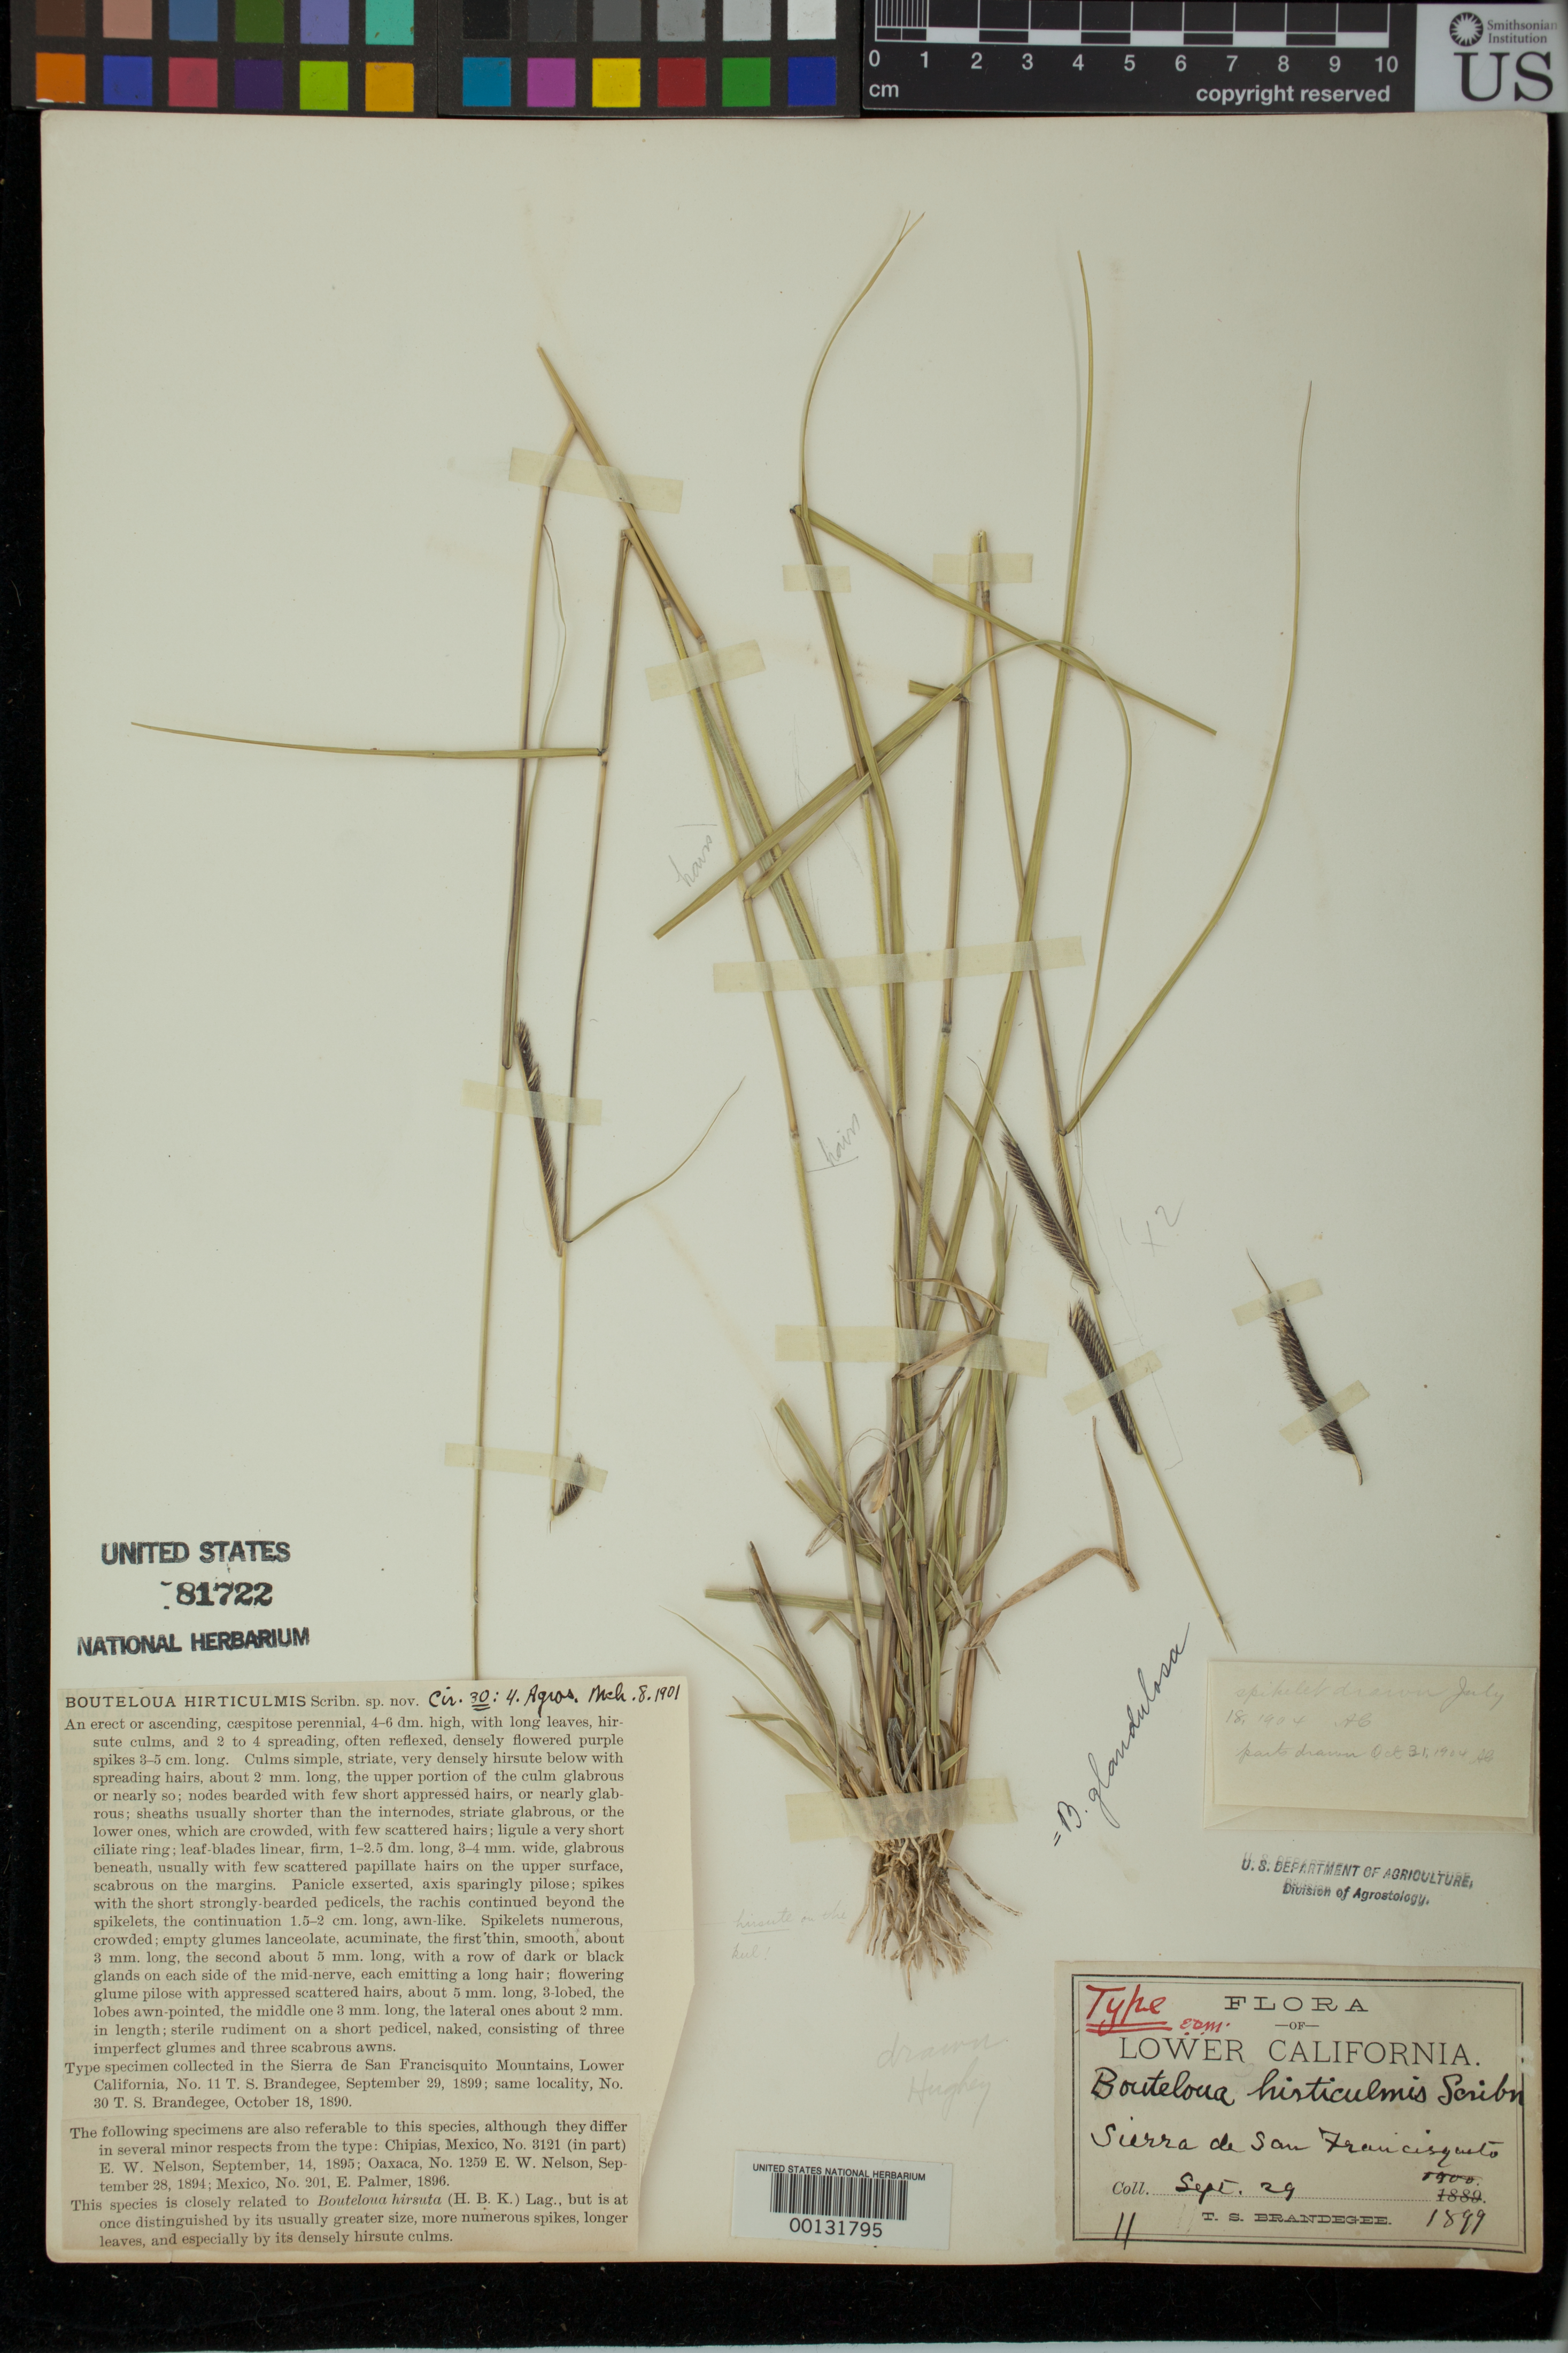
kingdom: Plantae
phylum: Tracheophyta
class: Liliopsida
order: Poales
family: Poaceae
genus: Bouteloua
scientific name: Bouteloua hirticulmis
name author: Scribn.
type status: Syntype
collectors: T. S. Brandegee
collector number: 11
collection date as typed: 29 Sep 1899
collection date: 1899-09-29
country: Mexico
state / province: Baja California Norte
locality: Sierra de San Francisquito Mts.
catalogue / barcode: US 81722